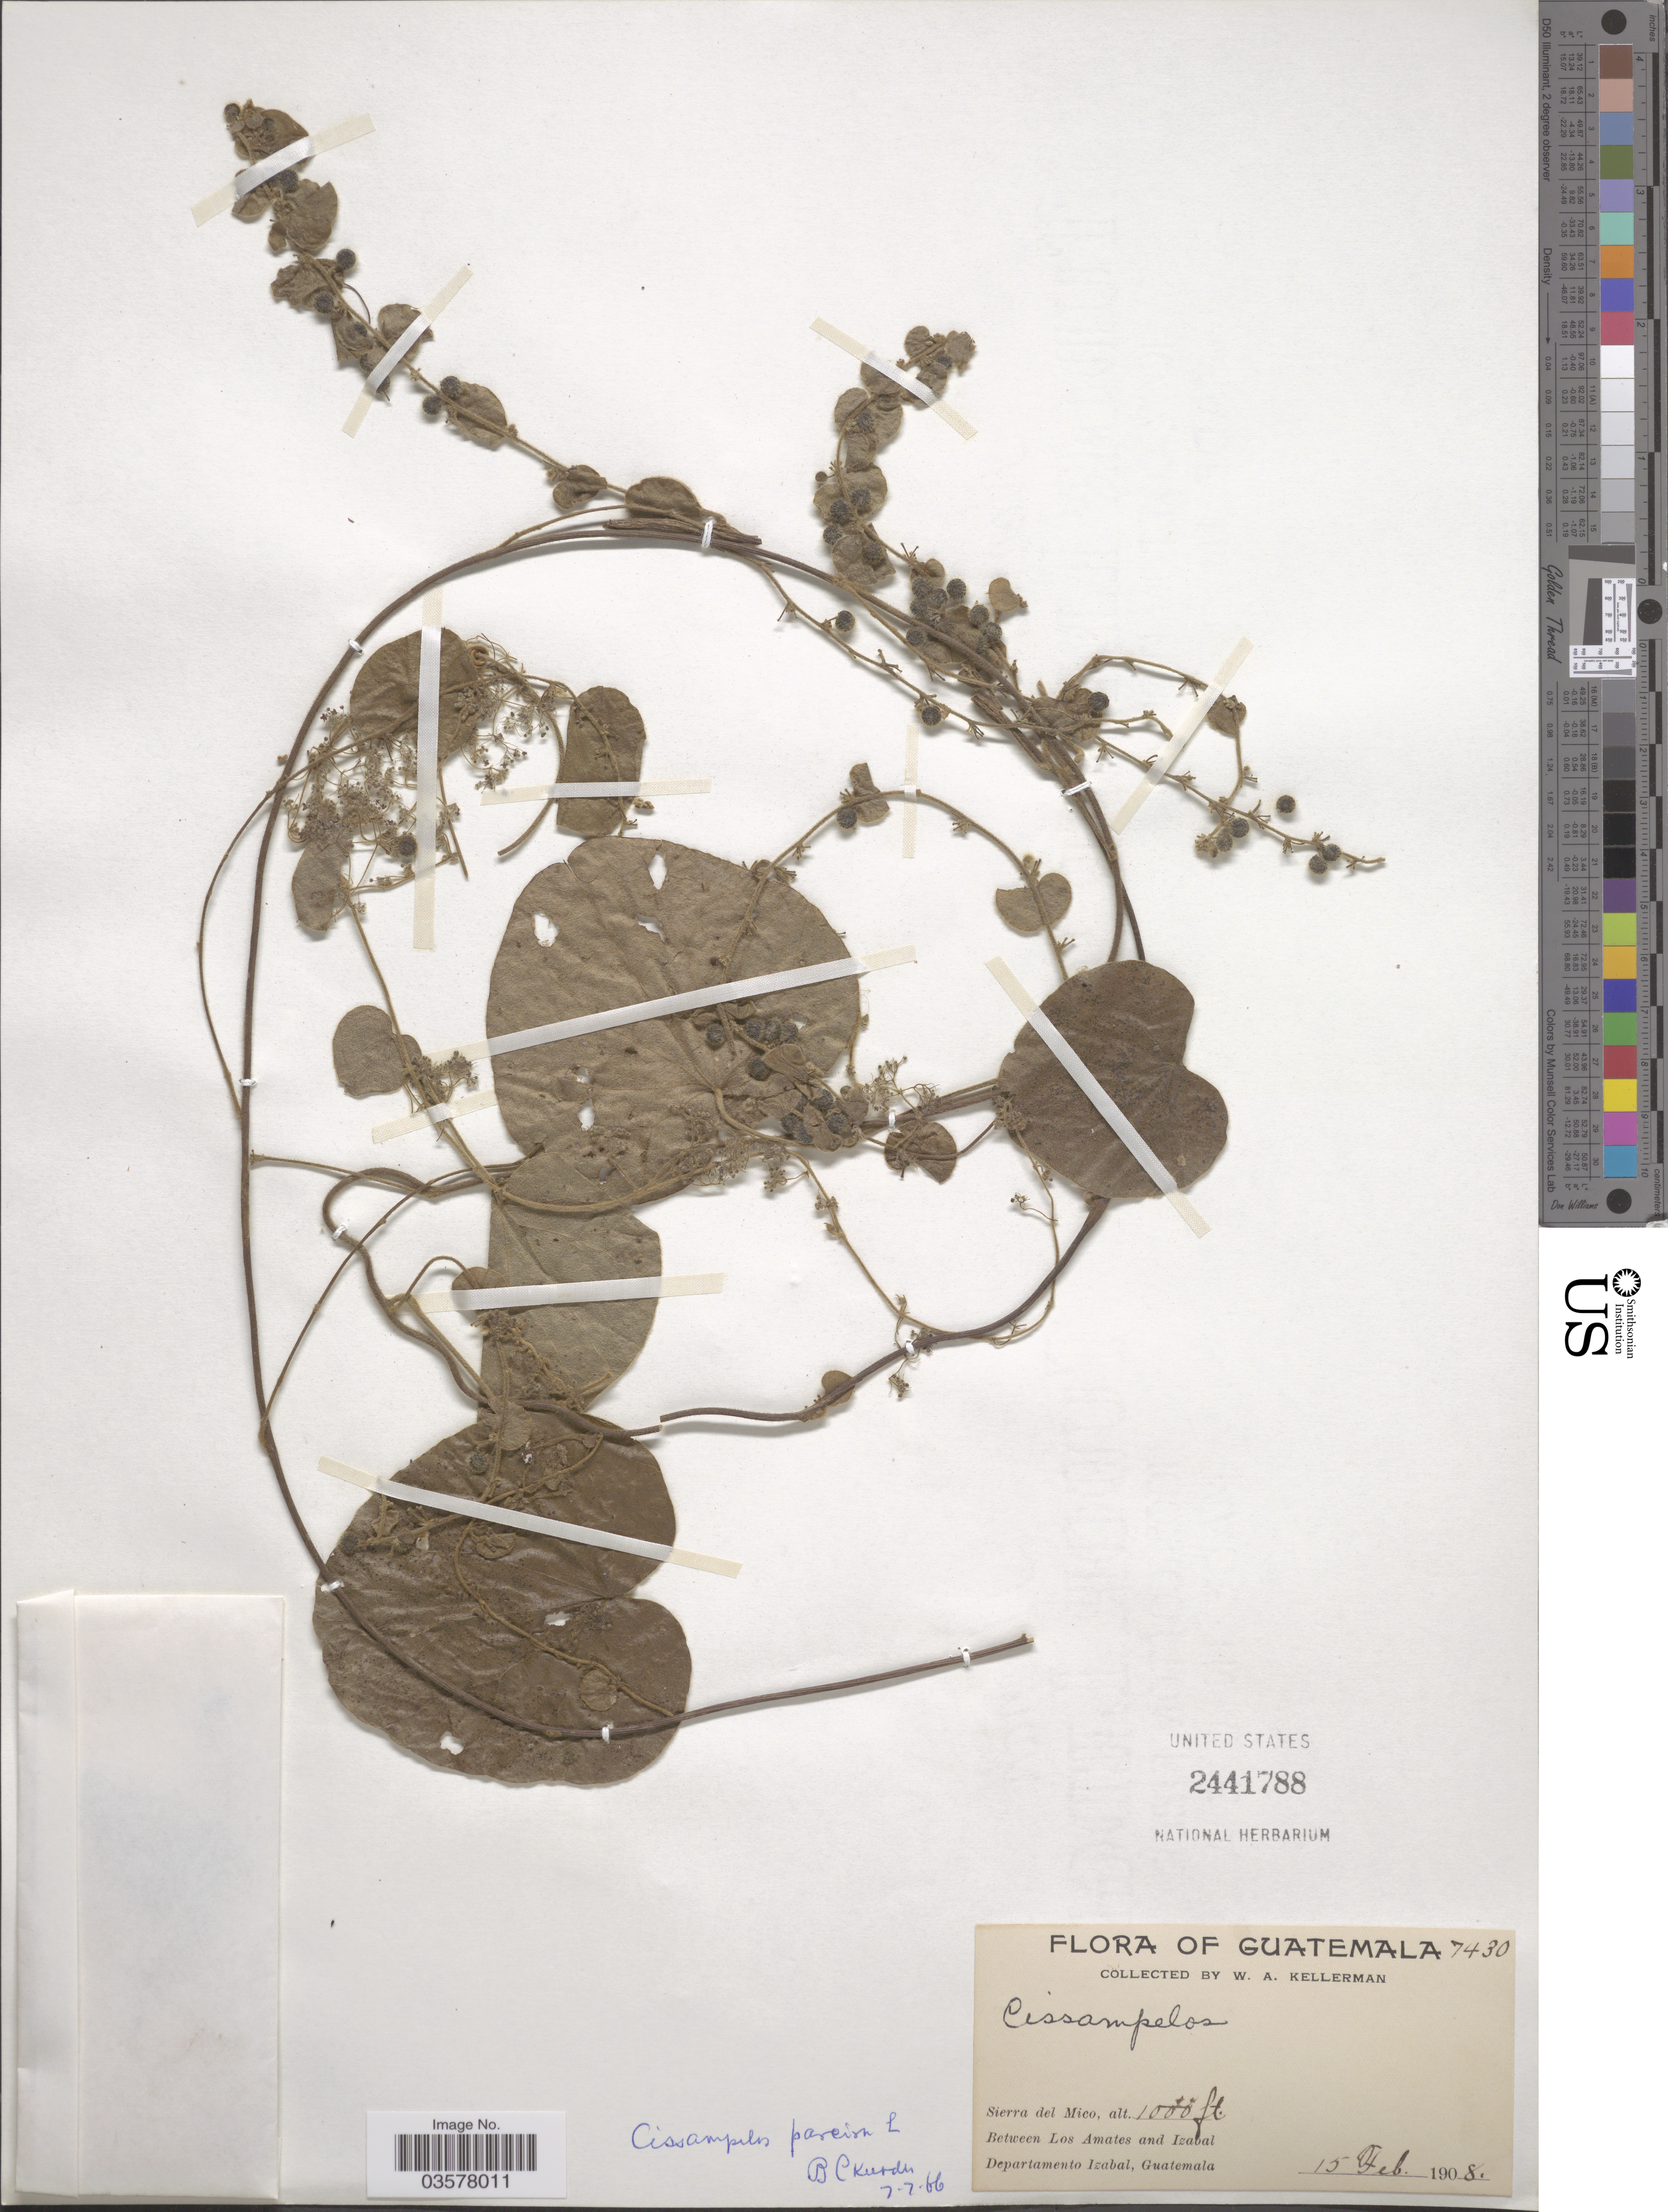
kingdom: Plantae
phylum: Tracheophyta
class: Magnoliopsida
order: Ranunculales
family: Menispermaceae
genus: Cissampelos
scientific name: Cissampelos sp.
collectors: W. Kellerman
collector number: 7430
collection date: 1908-02-15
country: Guatemala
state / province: Izabal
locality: Sierra del Mico. Between Los Amates and Izabal, Departamento Izabal.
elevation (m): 305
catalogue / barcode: US 2441788